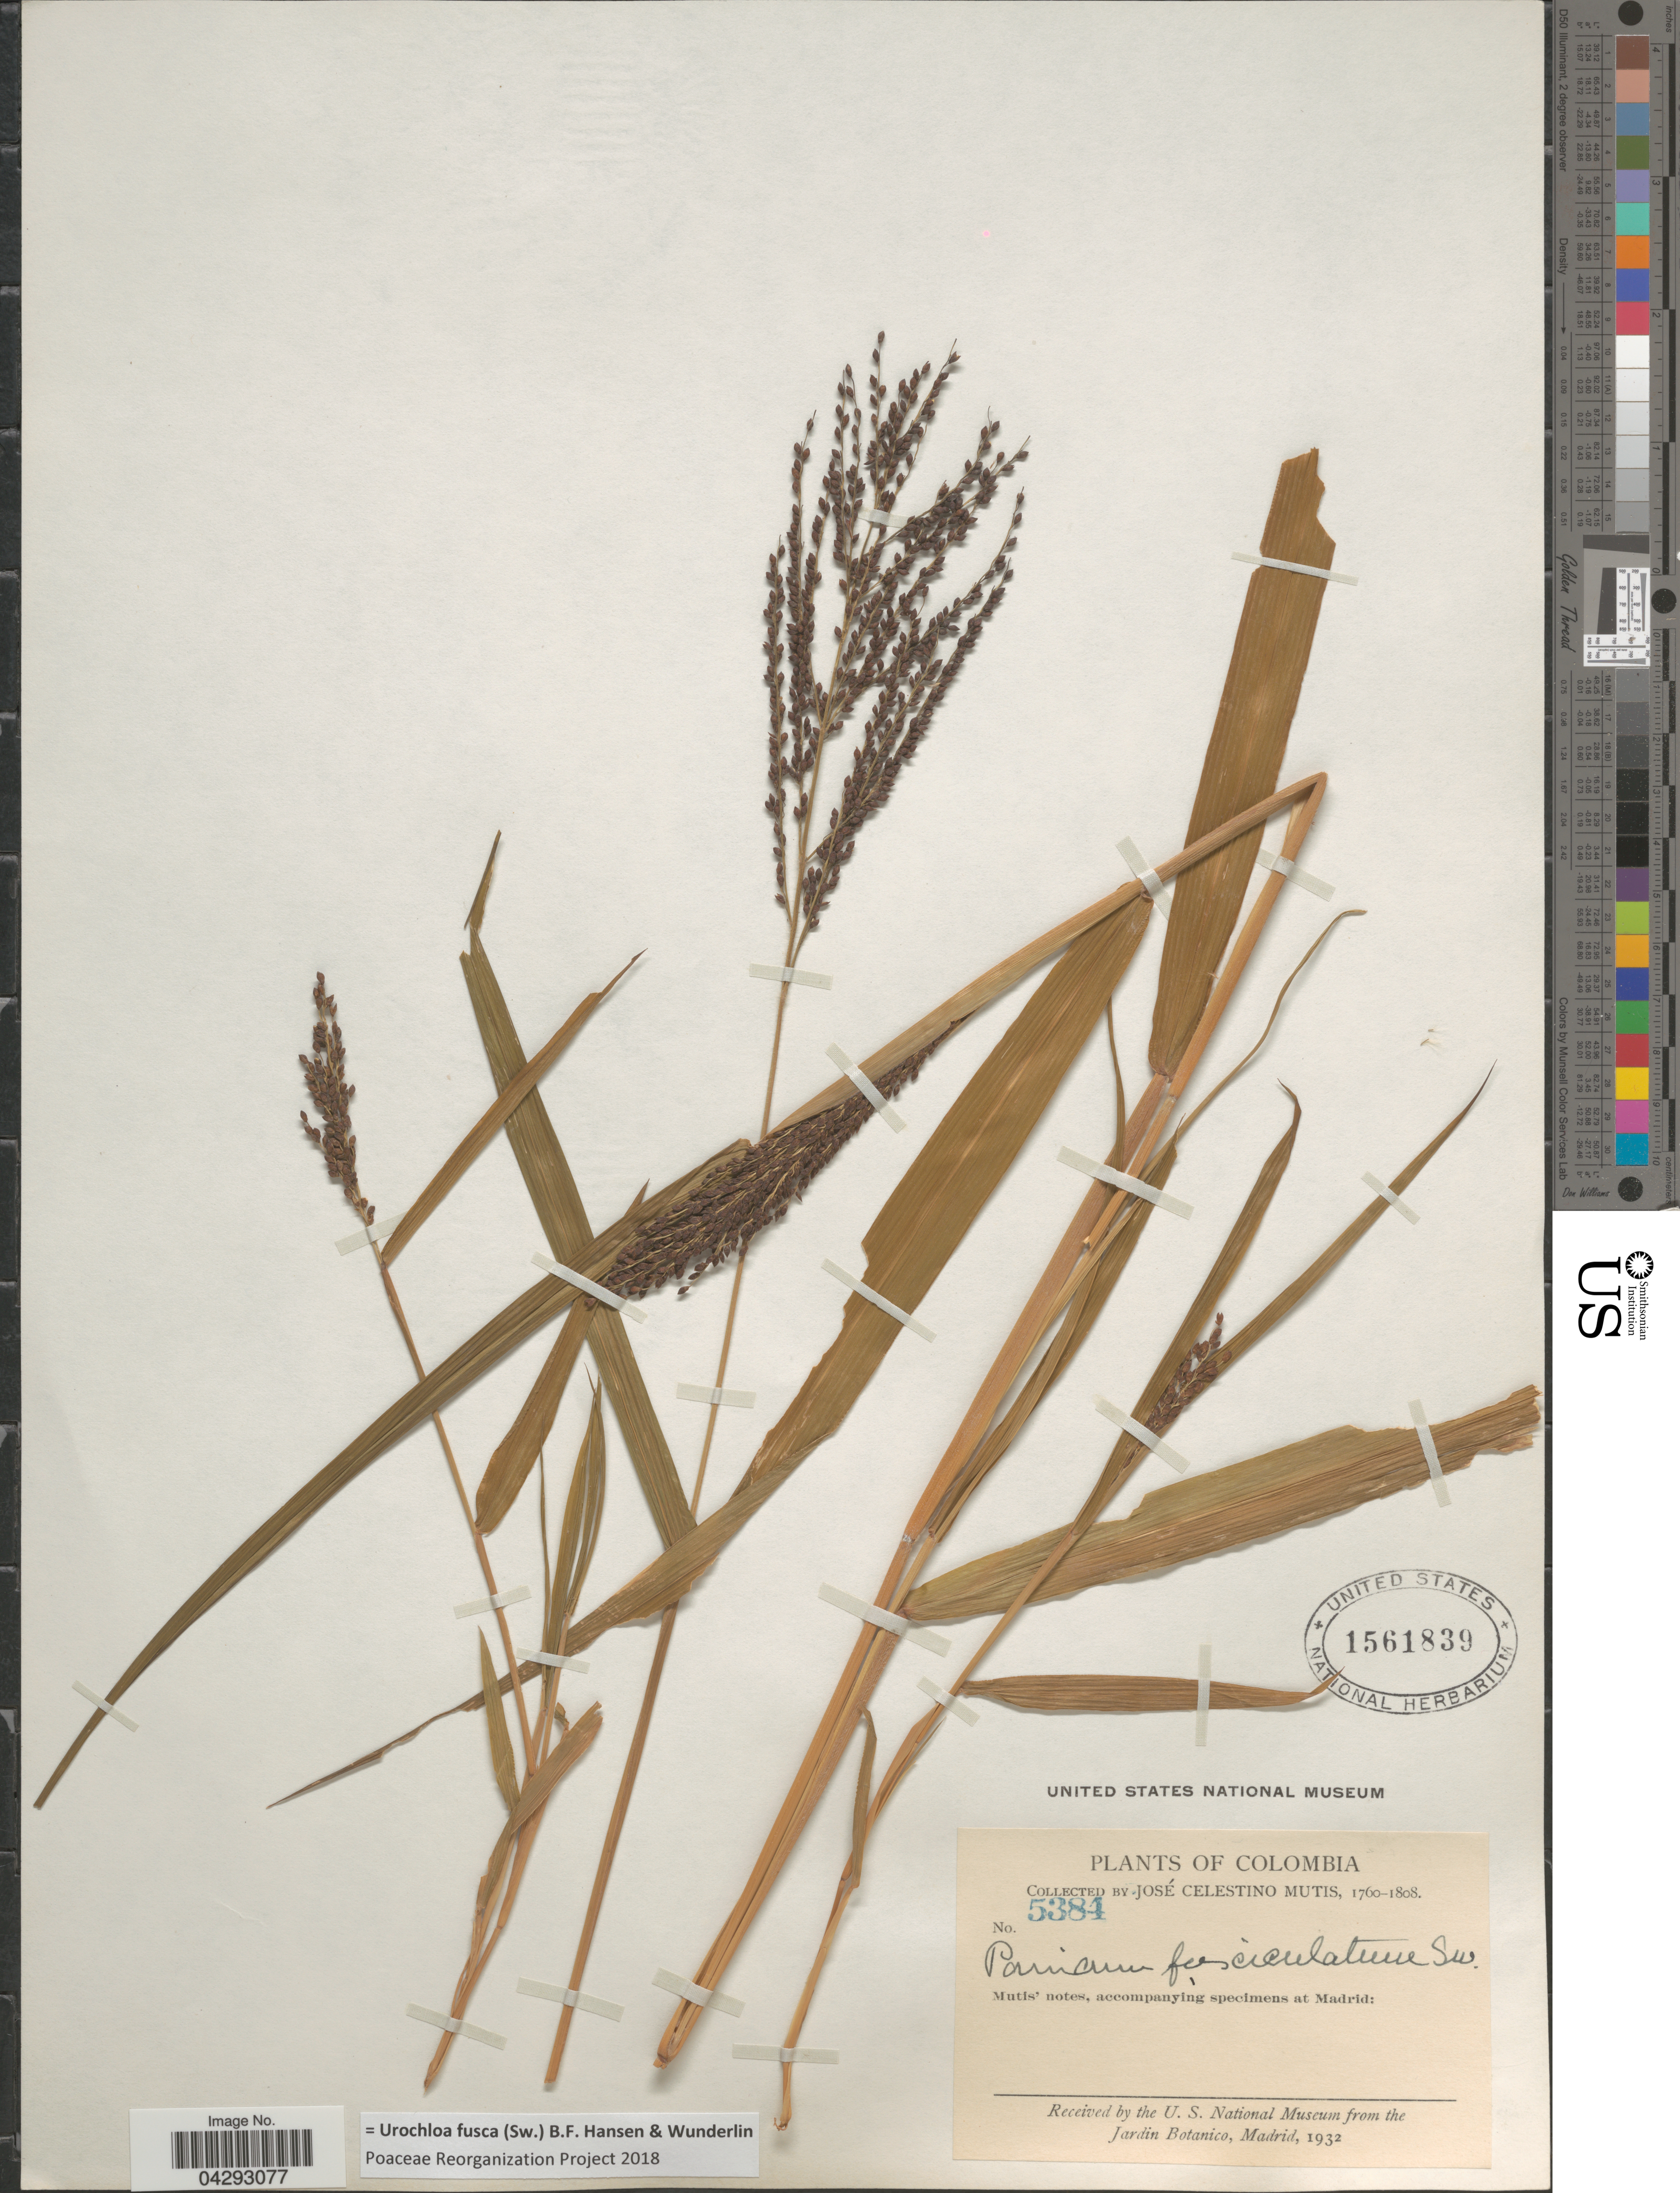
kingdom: Plantae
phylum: Tracheophyta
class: Liliopsida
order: Poales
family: Poaceae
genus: Urochloa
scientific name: Urochloa fusca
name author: (Sw.) B.F. Hansen & Wunderlin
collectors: J. C. B. Mutis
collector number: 5384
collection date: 1760/1808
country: Colombia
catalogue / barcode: US 1561839